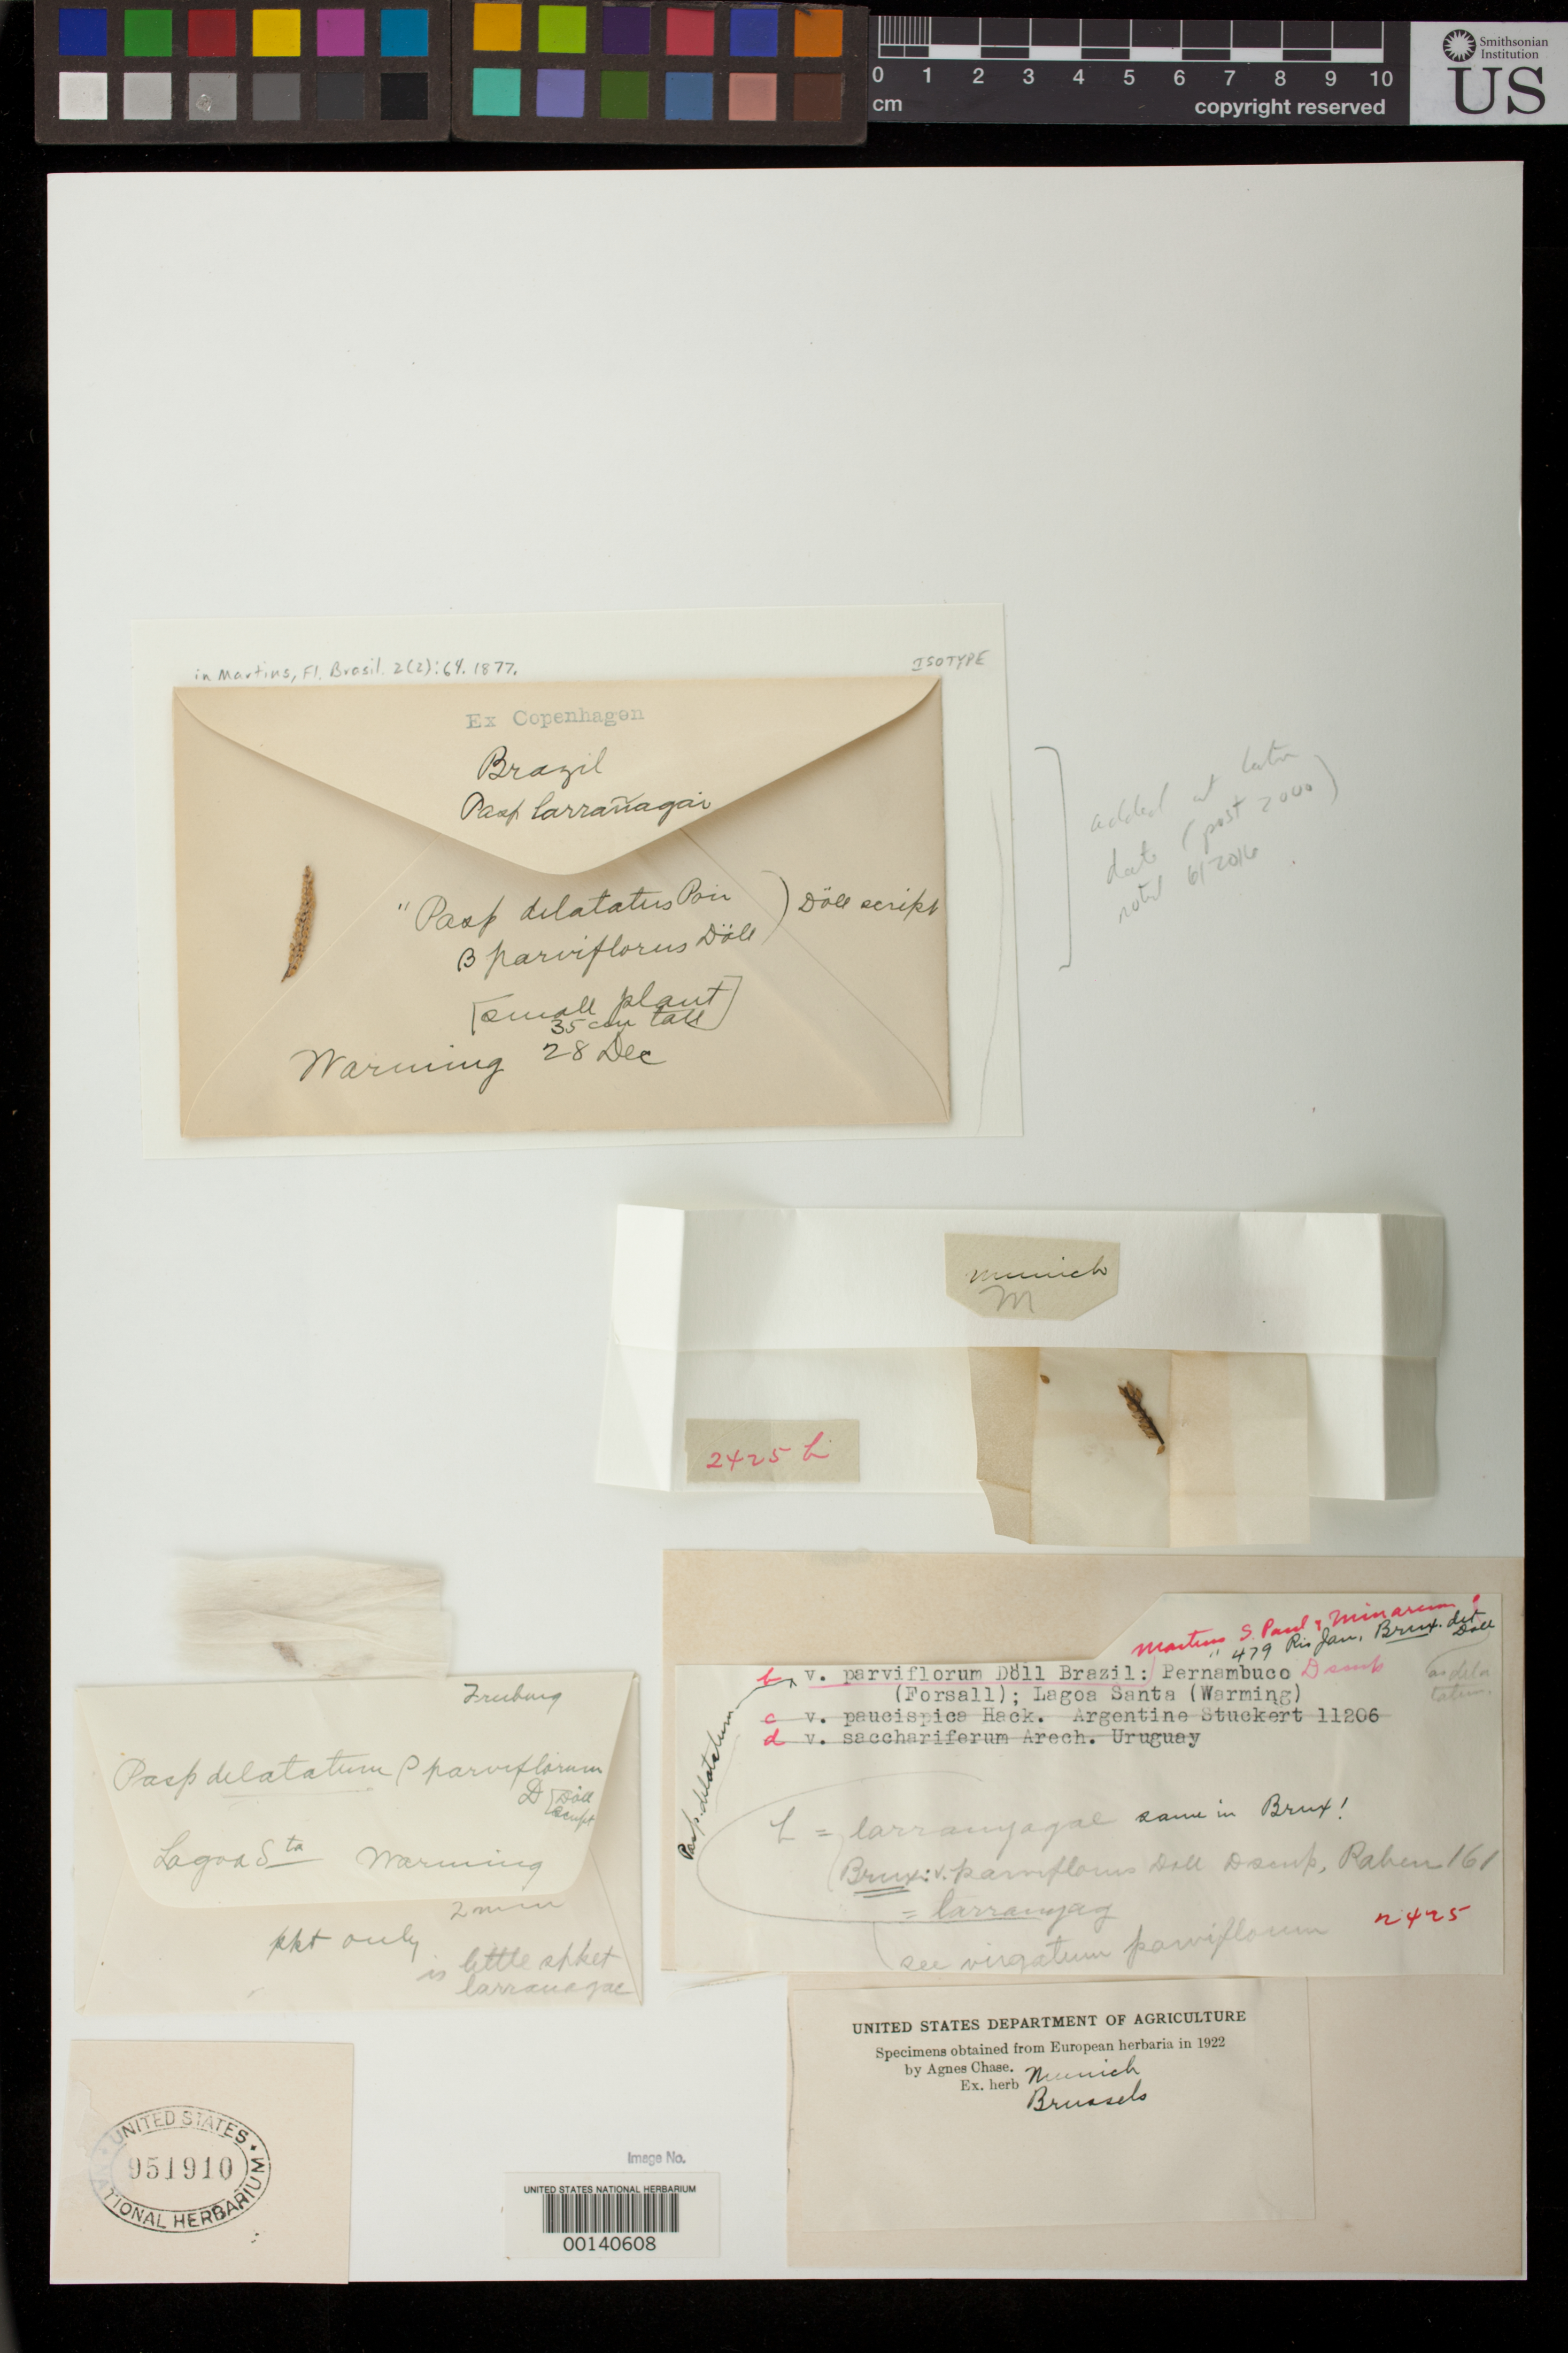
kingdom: Plantae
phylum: Tracheophyta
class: Liliopsida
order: Poales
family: Poaceae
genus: Paspalum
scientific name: Paspalum dilatatum var. parviflorum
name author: Döll in Mart.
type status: Isosyntype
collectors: E. Warming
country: Brazil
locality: Lagoa Santa.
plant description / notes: Fragmentary material of type specimens ex herb. Copenhagen, ex herb. Munich, ex herb. Freiburg. [This sheet has been modified; original notes refer to elements no longer on sheet (c, d); additional fragment packet has been added (upper left) at later date]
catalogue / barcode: US 951910